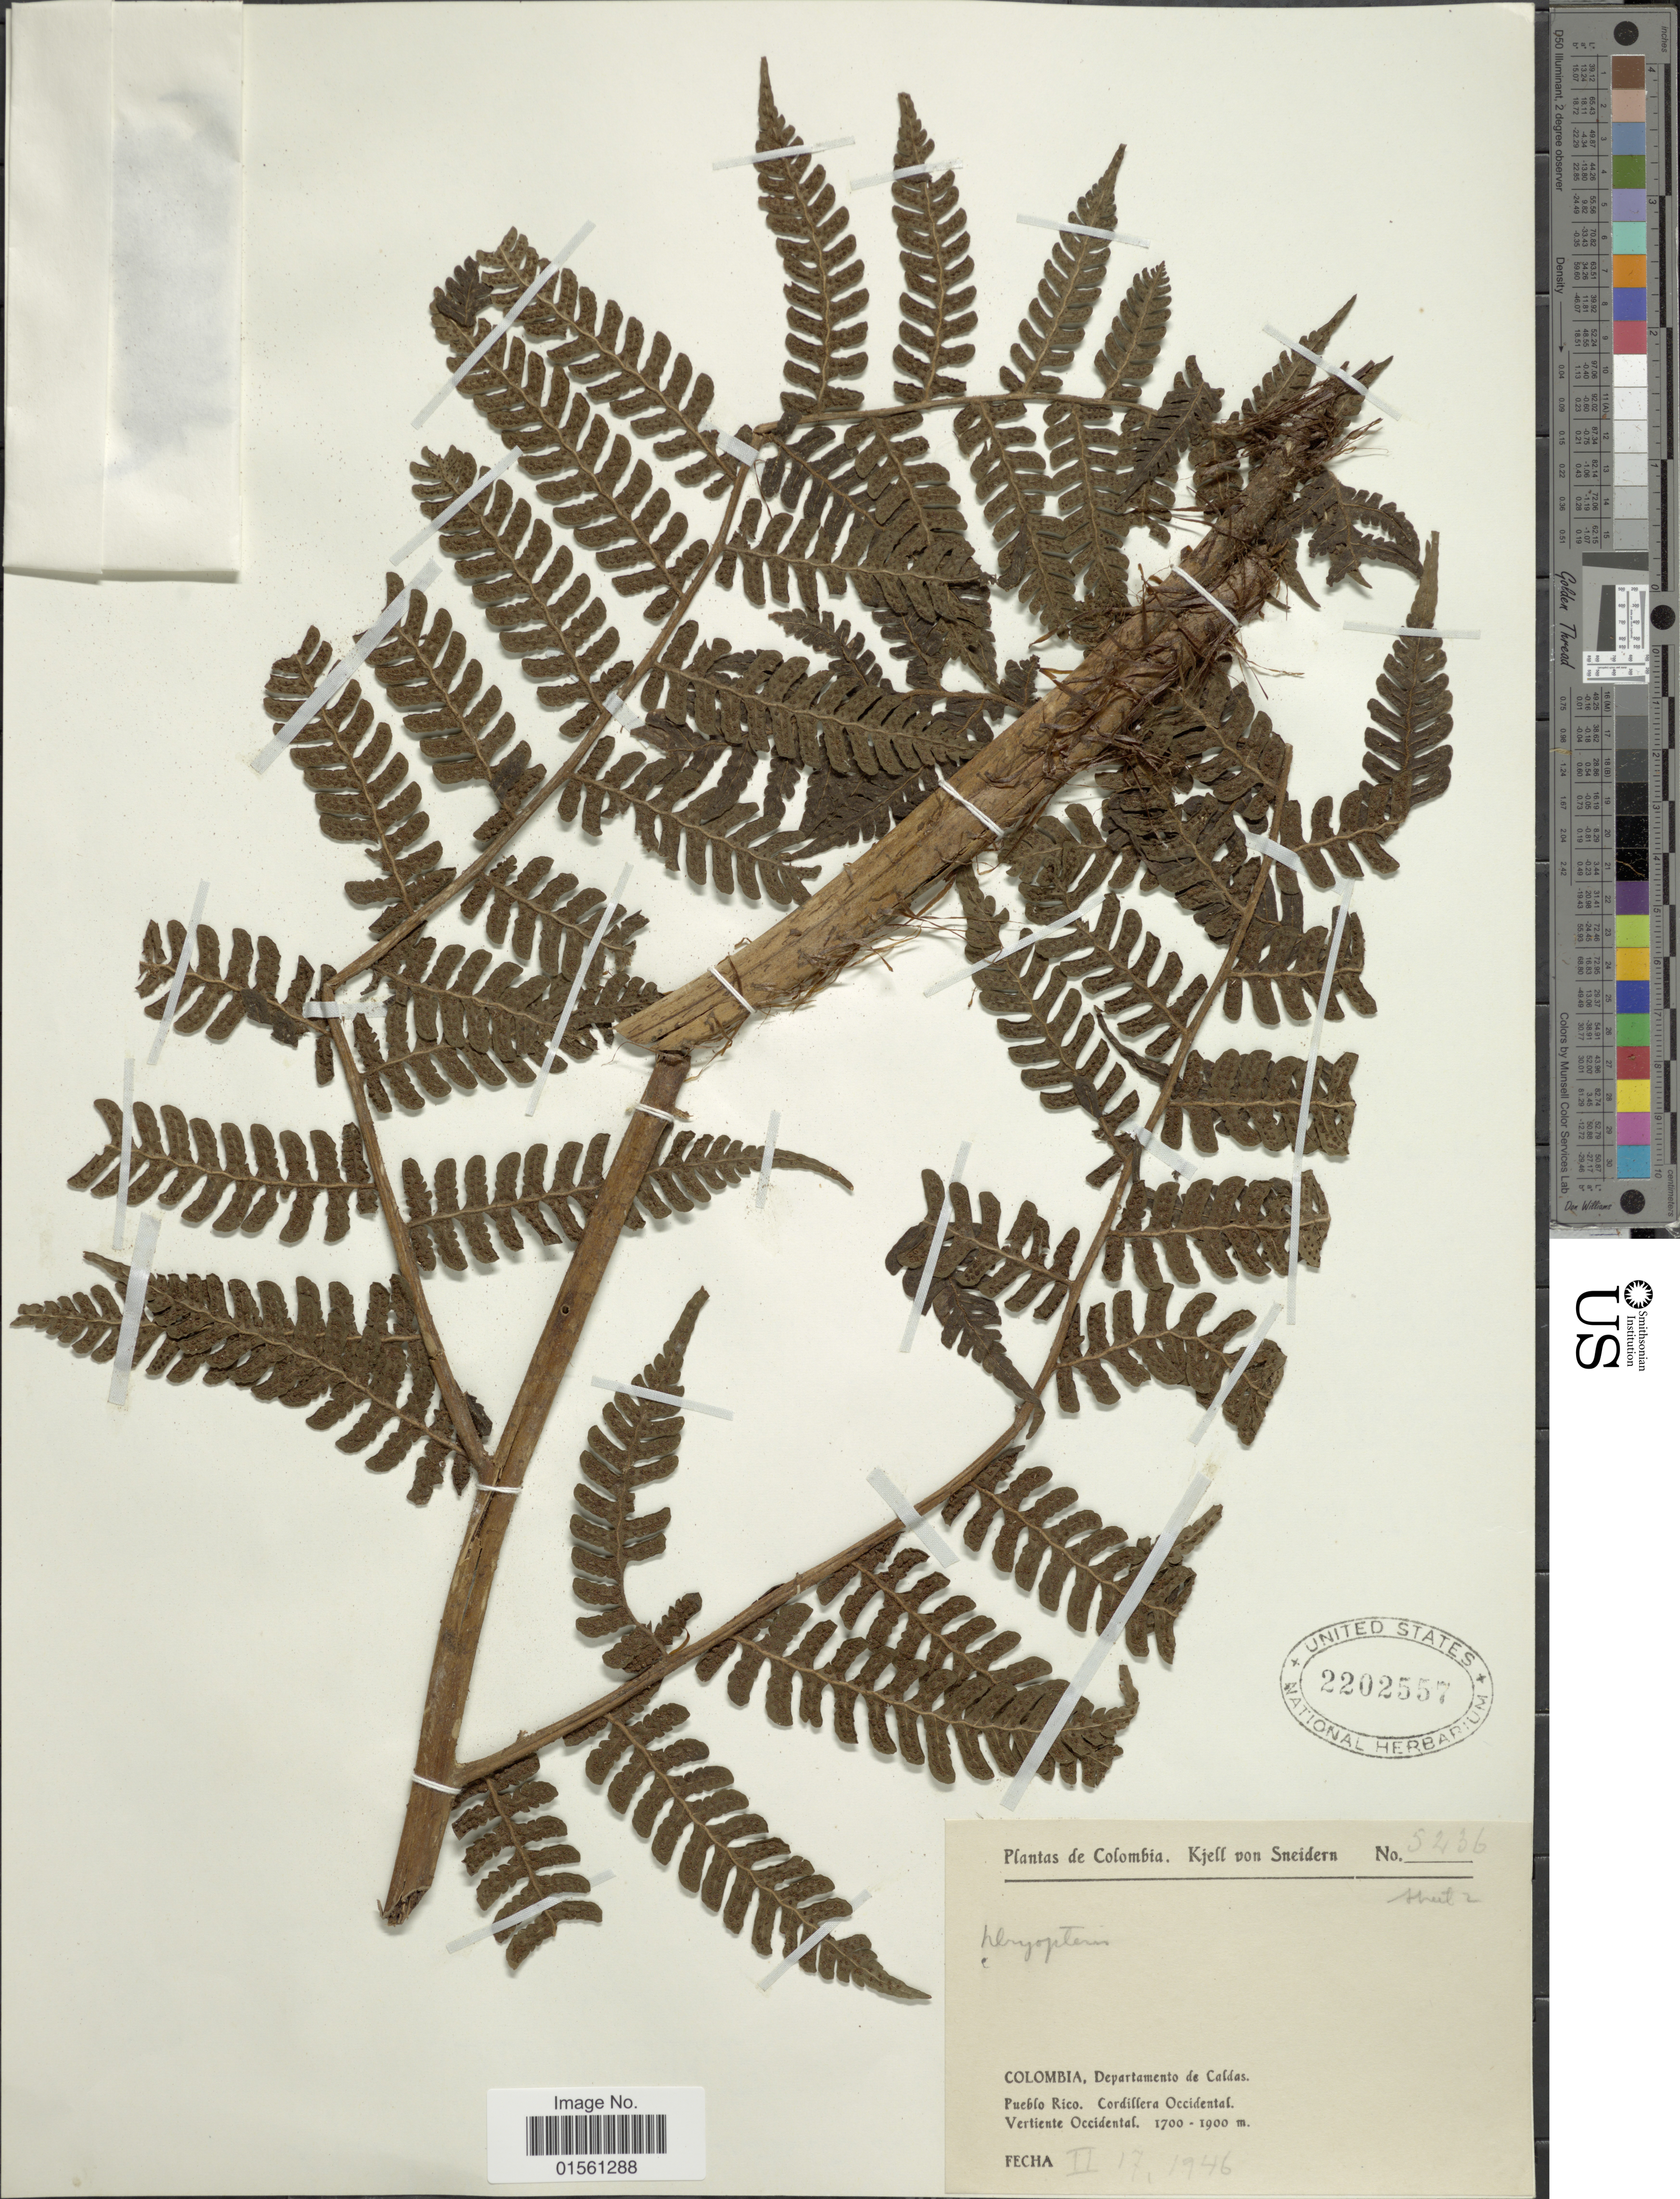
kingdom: Plantae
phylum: Tracheophyta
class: Polypodiopsida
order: Polypodiales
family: Dryopteridaceae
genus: Megalastrum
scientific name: Megalastrum andicola f. lehmanniana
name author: (Hieron.) Stolze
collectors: K. von Sneidern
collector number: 5236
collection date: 1946-02-17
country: Colombia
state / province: Caldas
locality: Colombia, Departmento de Caldas, Pueblo Rico, Cordillera Occidental, Vertiente Occidental.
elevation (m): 1700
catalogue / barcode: US 2202557